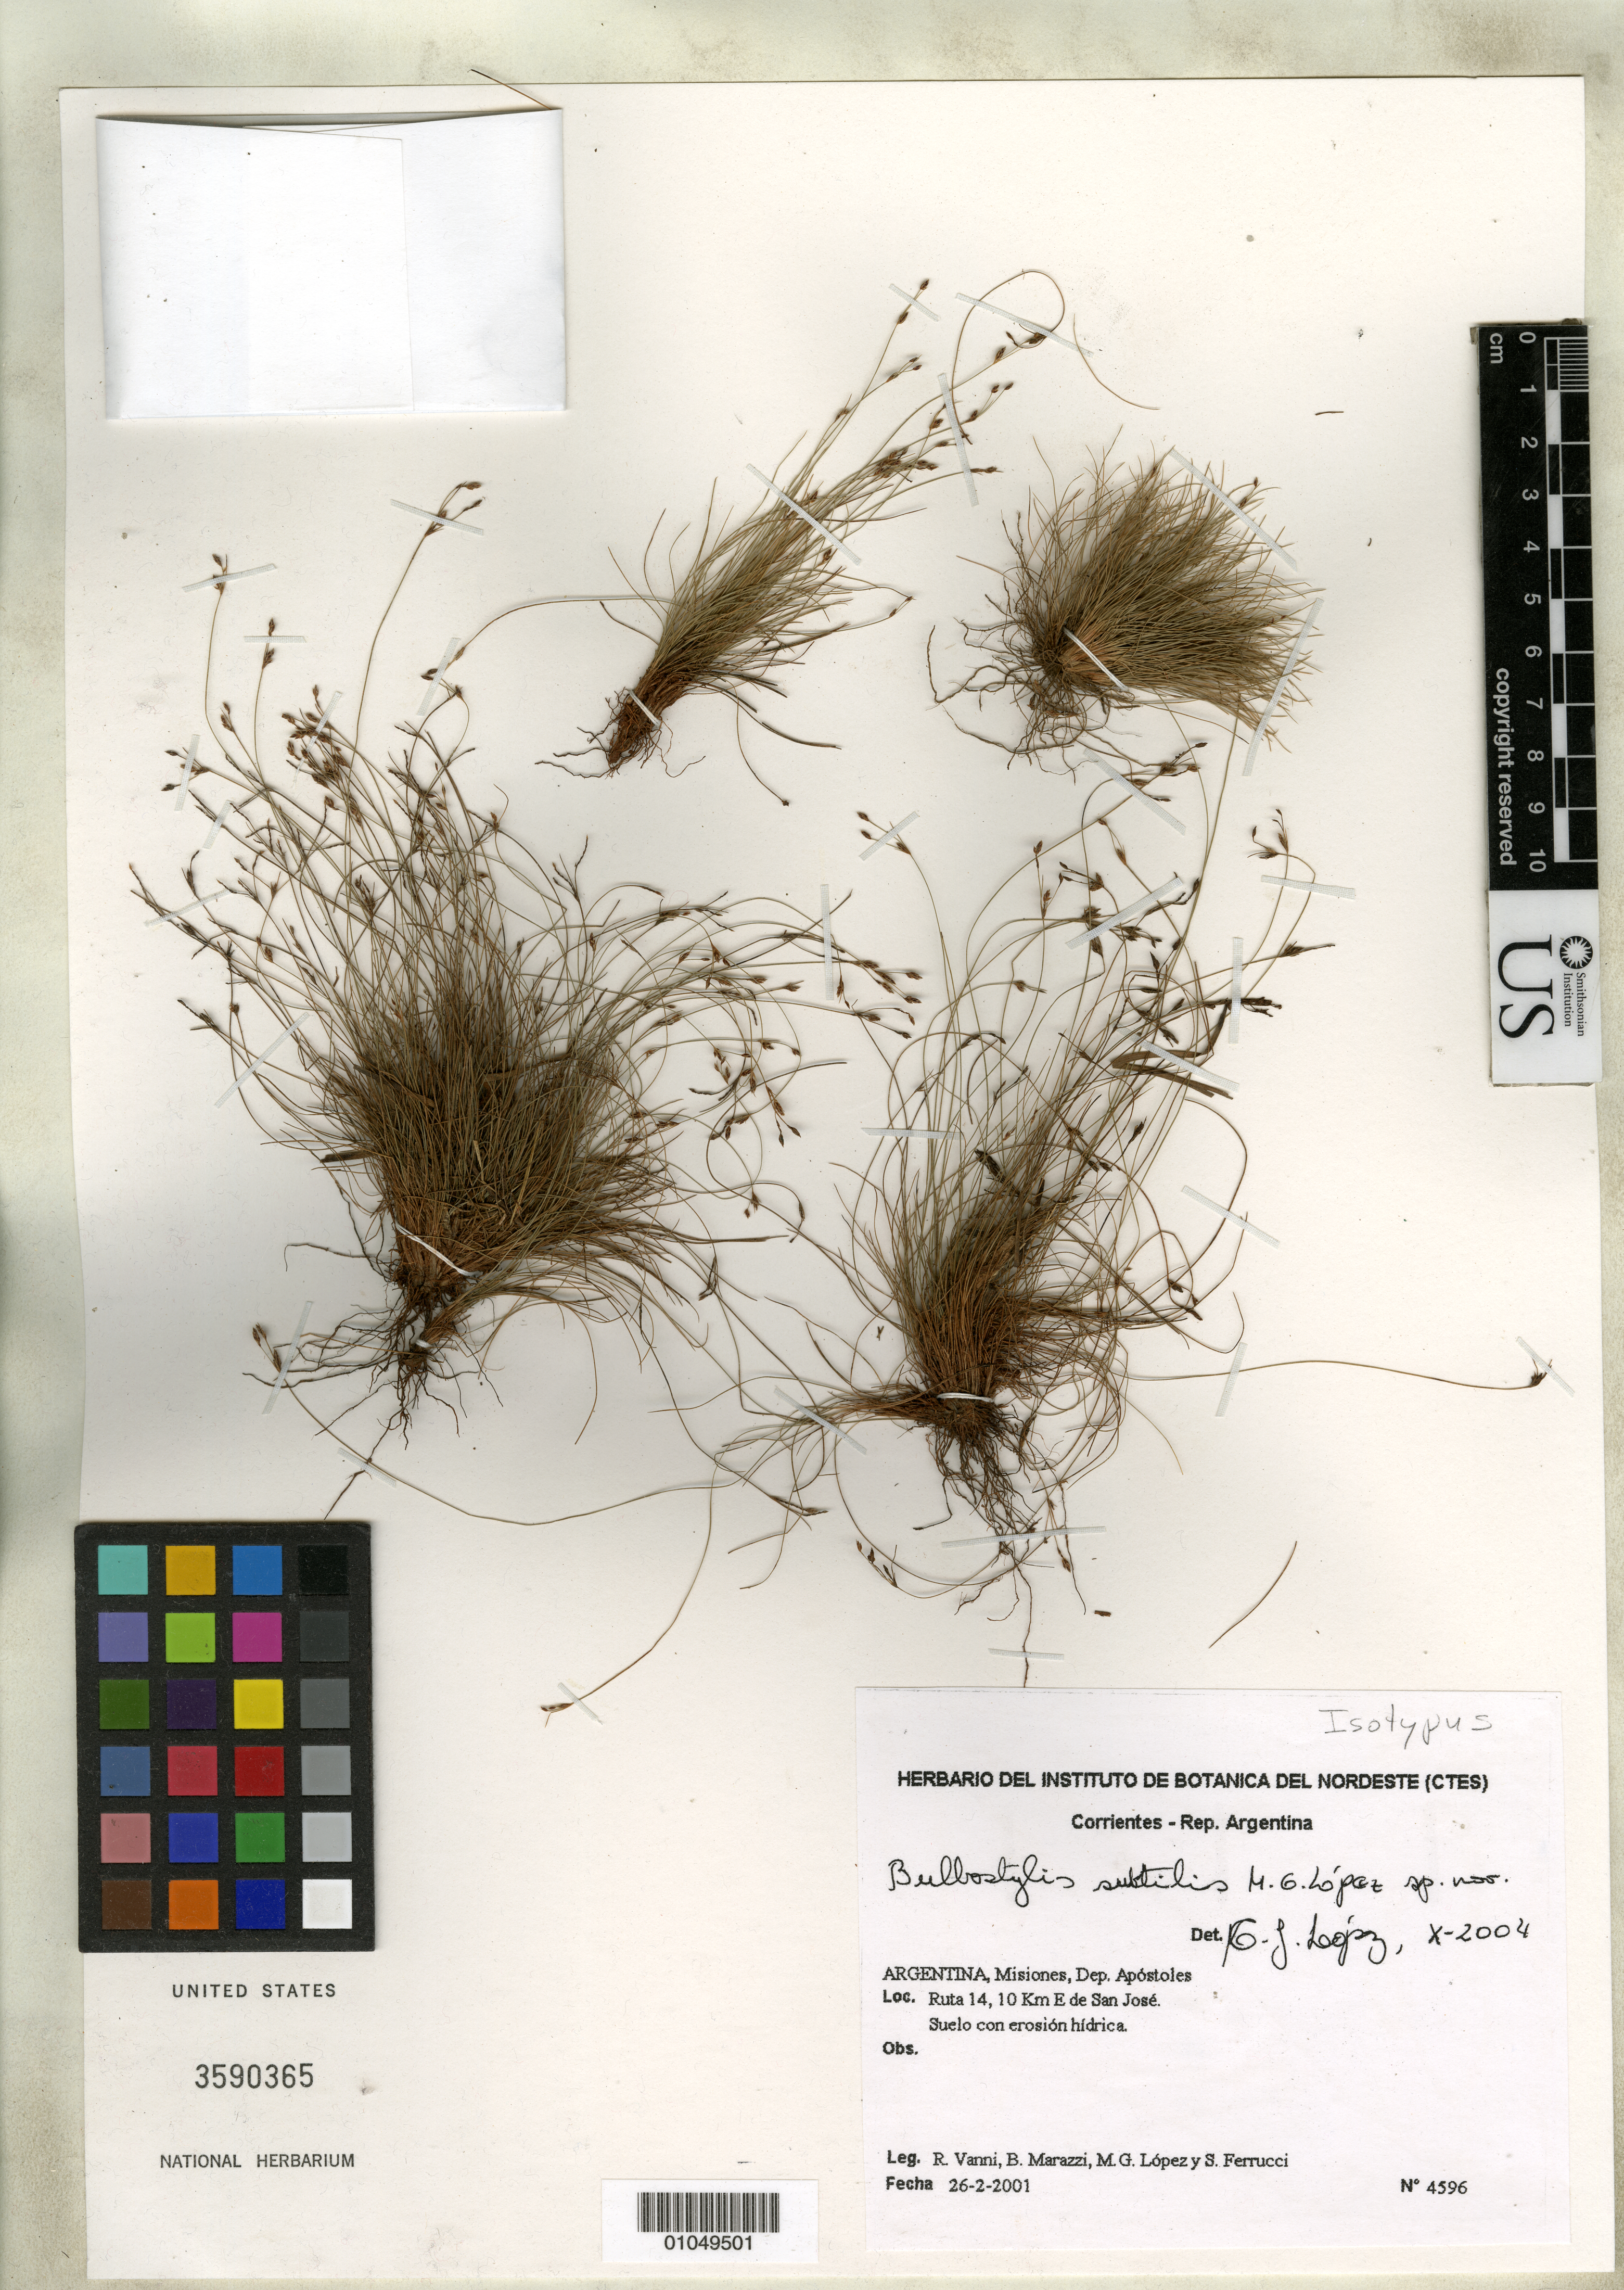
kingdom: Plantae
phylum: Tracheophyta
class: Liliopsida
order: Poales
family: Cyperaceae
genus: Bulbostylis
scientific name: Bulbostylis subtilis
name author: M. G. López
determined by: López, M. G.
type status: Isotype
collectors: R. Van I, B. Marazzi, M. López & S. Ferrucci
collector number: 4596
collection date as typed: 26 Feb 2001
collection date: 2001-02-26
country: Argentina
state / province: Misiones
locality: Misiones, Dep. Apóstoles, Ruta 14, 10 km E de San José.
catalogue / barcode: US 3590365